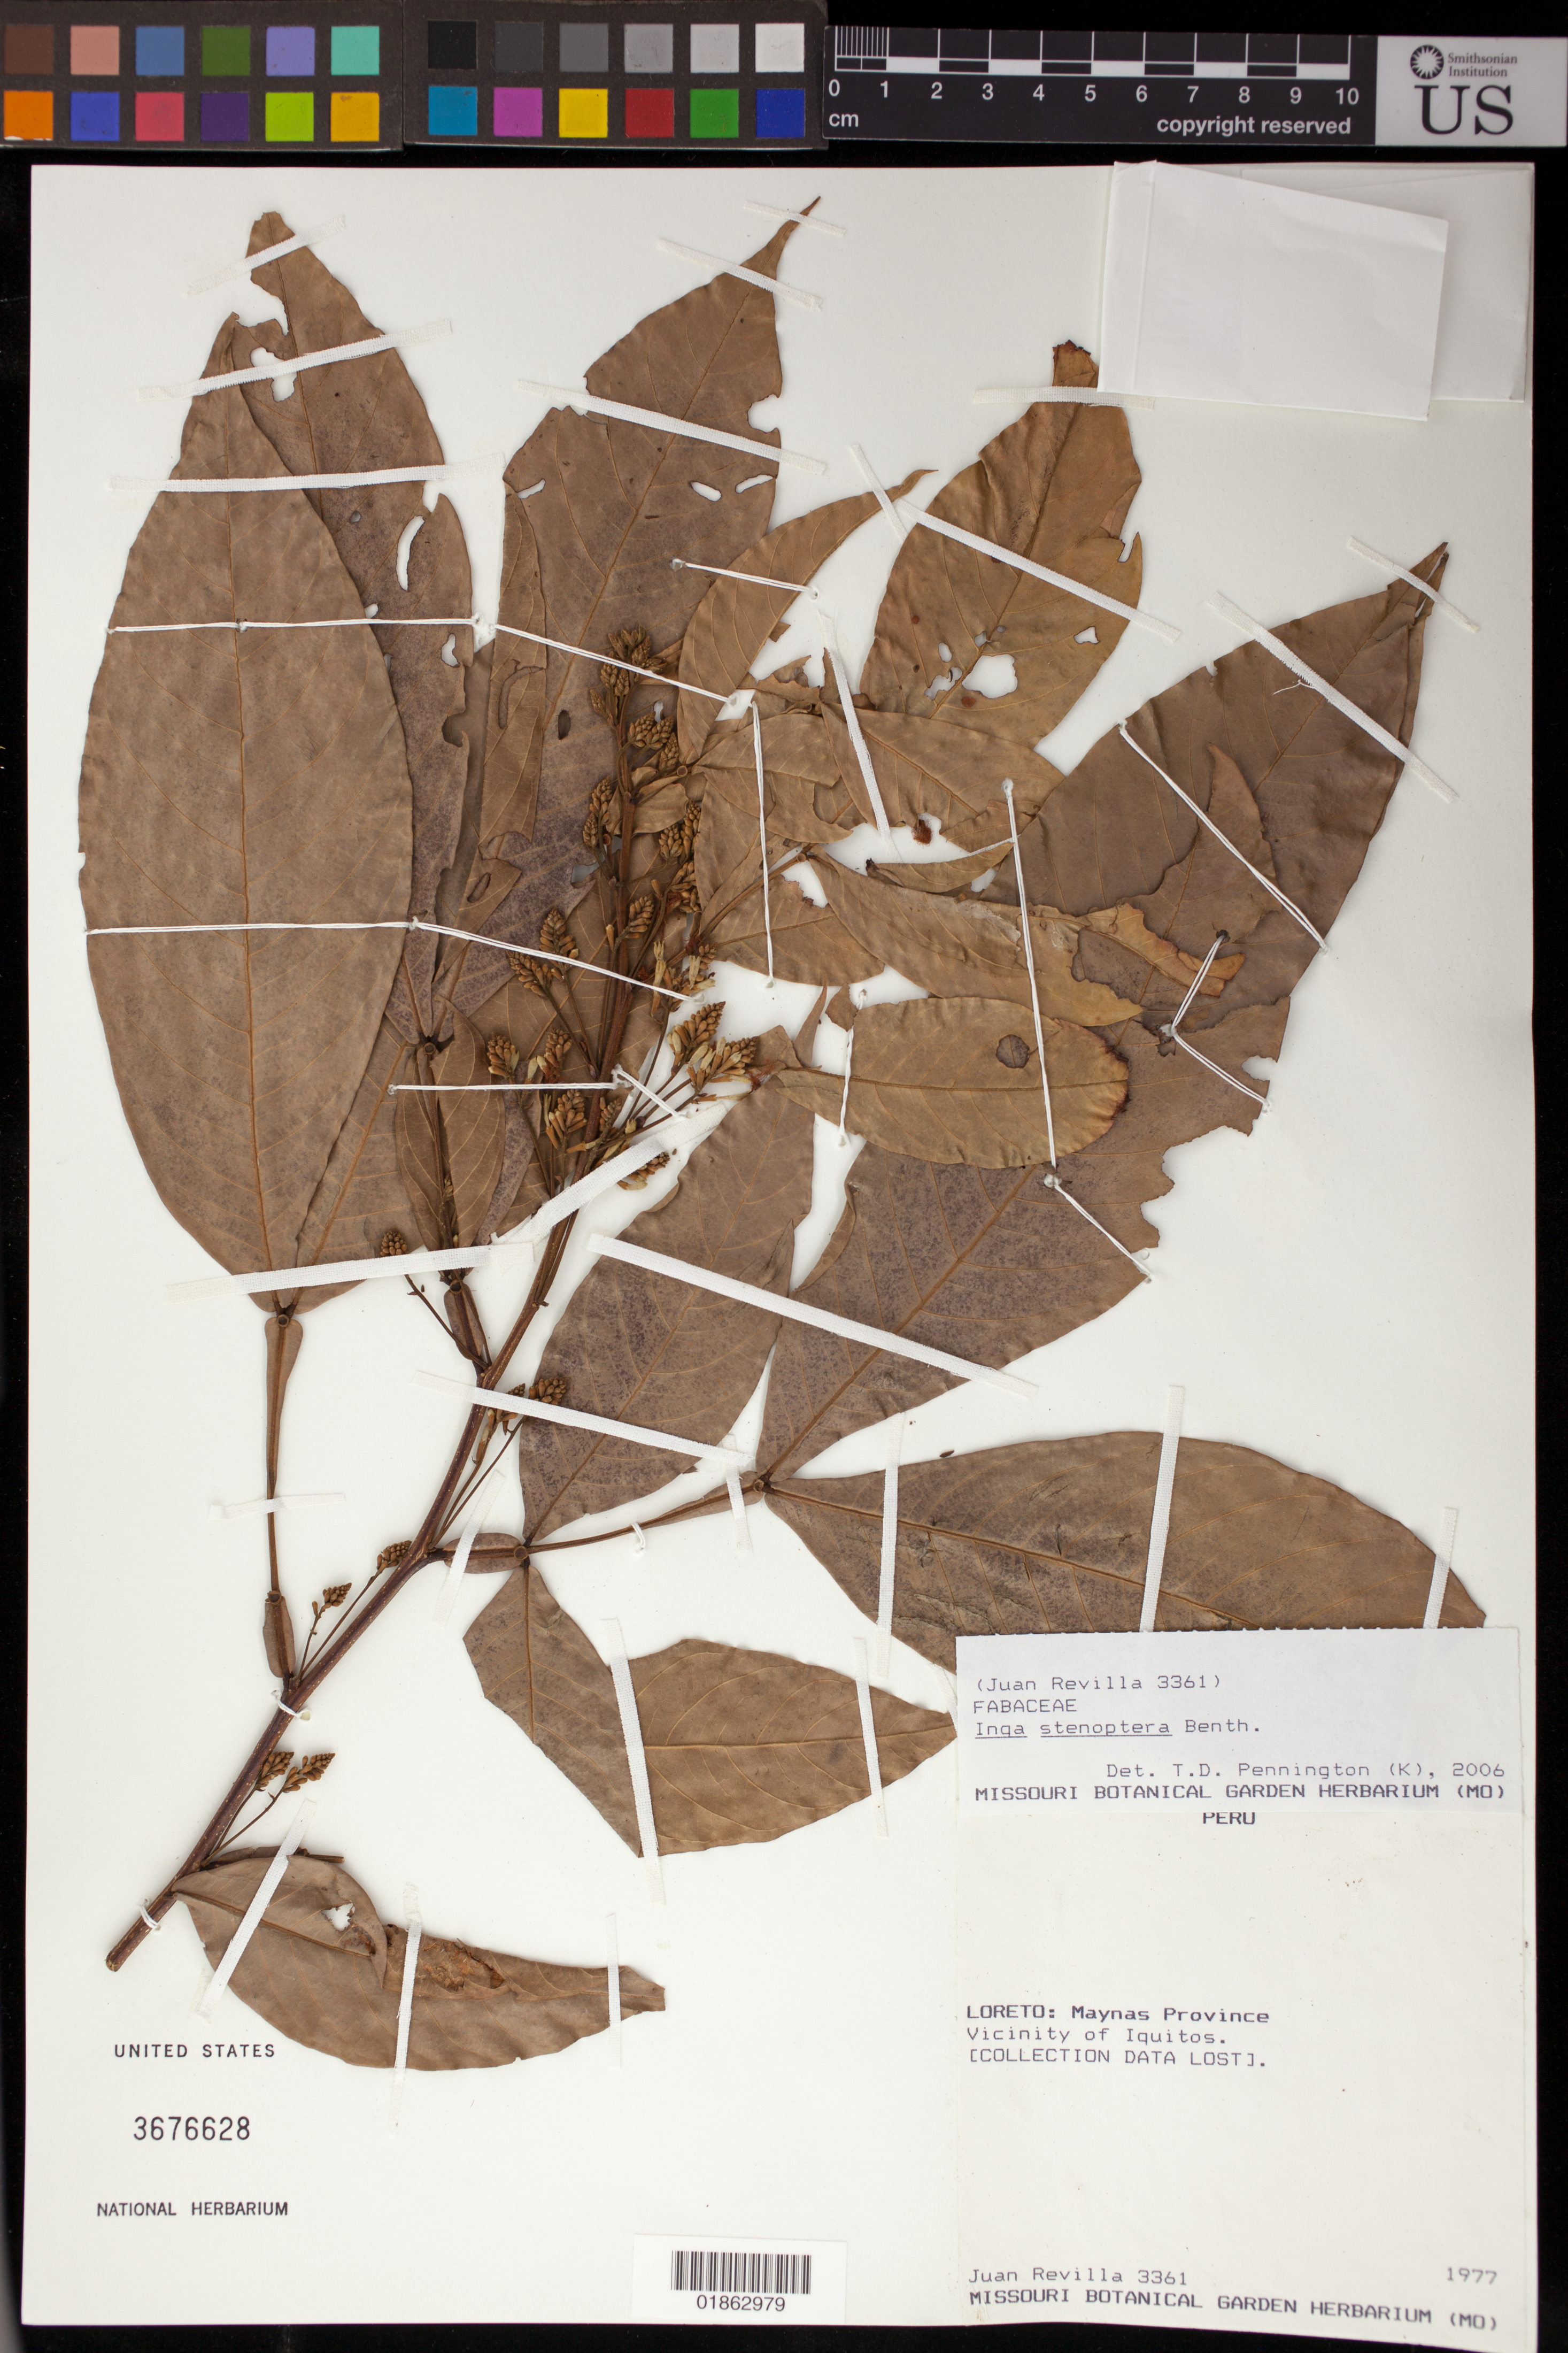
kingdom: Plantae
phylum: Tracheophyta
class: Magnoliopsida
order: Fabales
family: Fabaceae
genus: Inga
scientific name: Inga stenoptera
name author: Benth.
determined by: Pennington, T. D., (K)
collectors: J. Revilla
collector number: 3361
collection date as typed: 1977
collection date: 1977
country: Peru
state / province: Loreto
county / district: Maynas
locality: Vicinity of Iquitos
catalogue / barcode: US 3676628